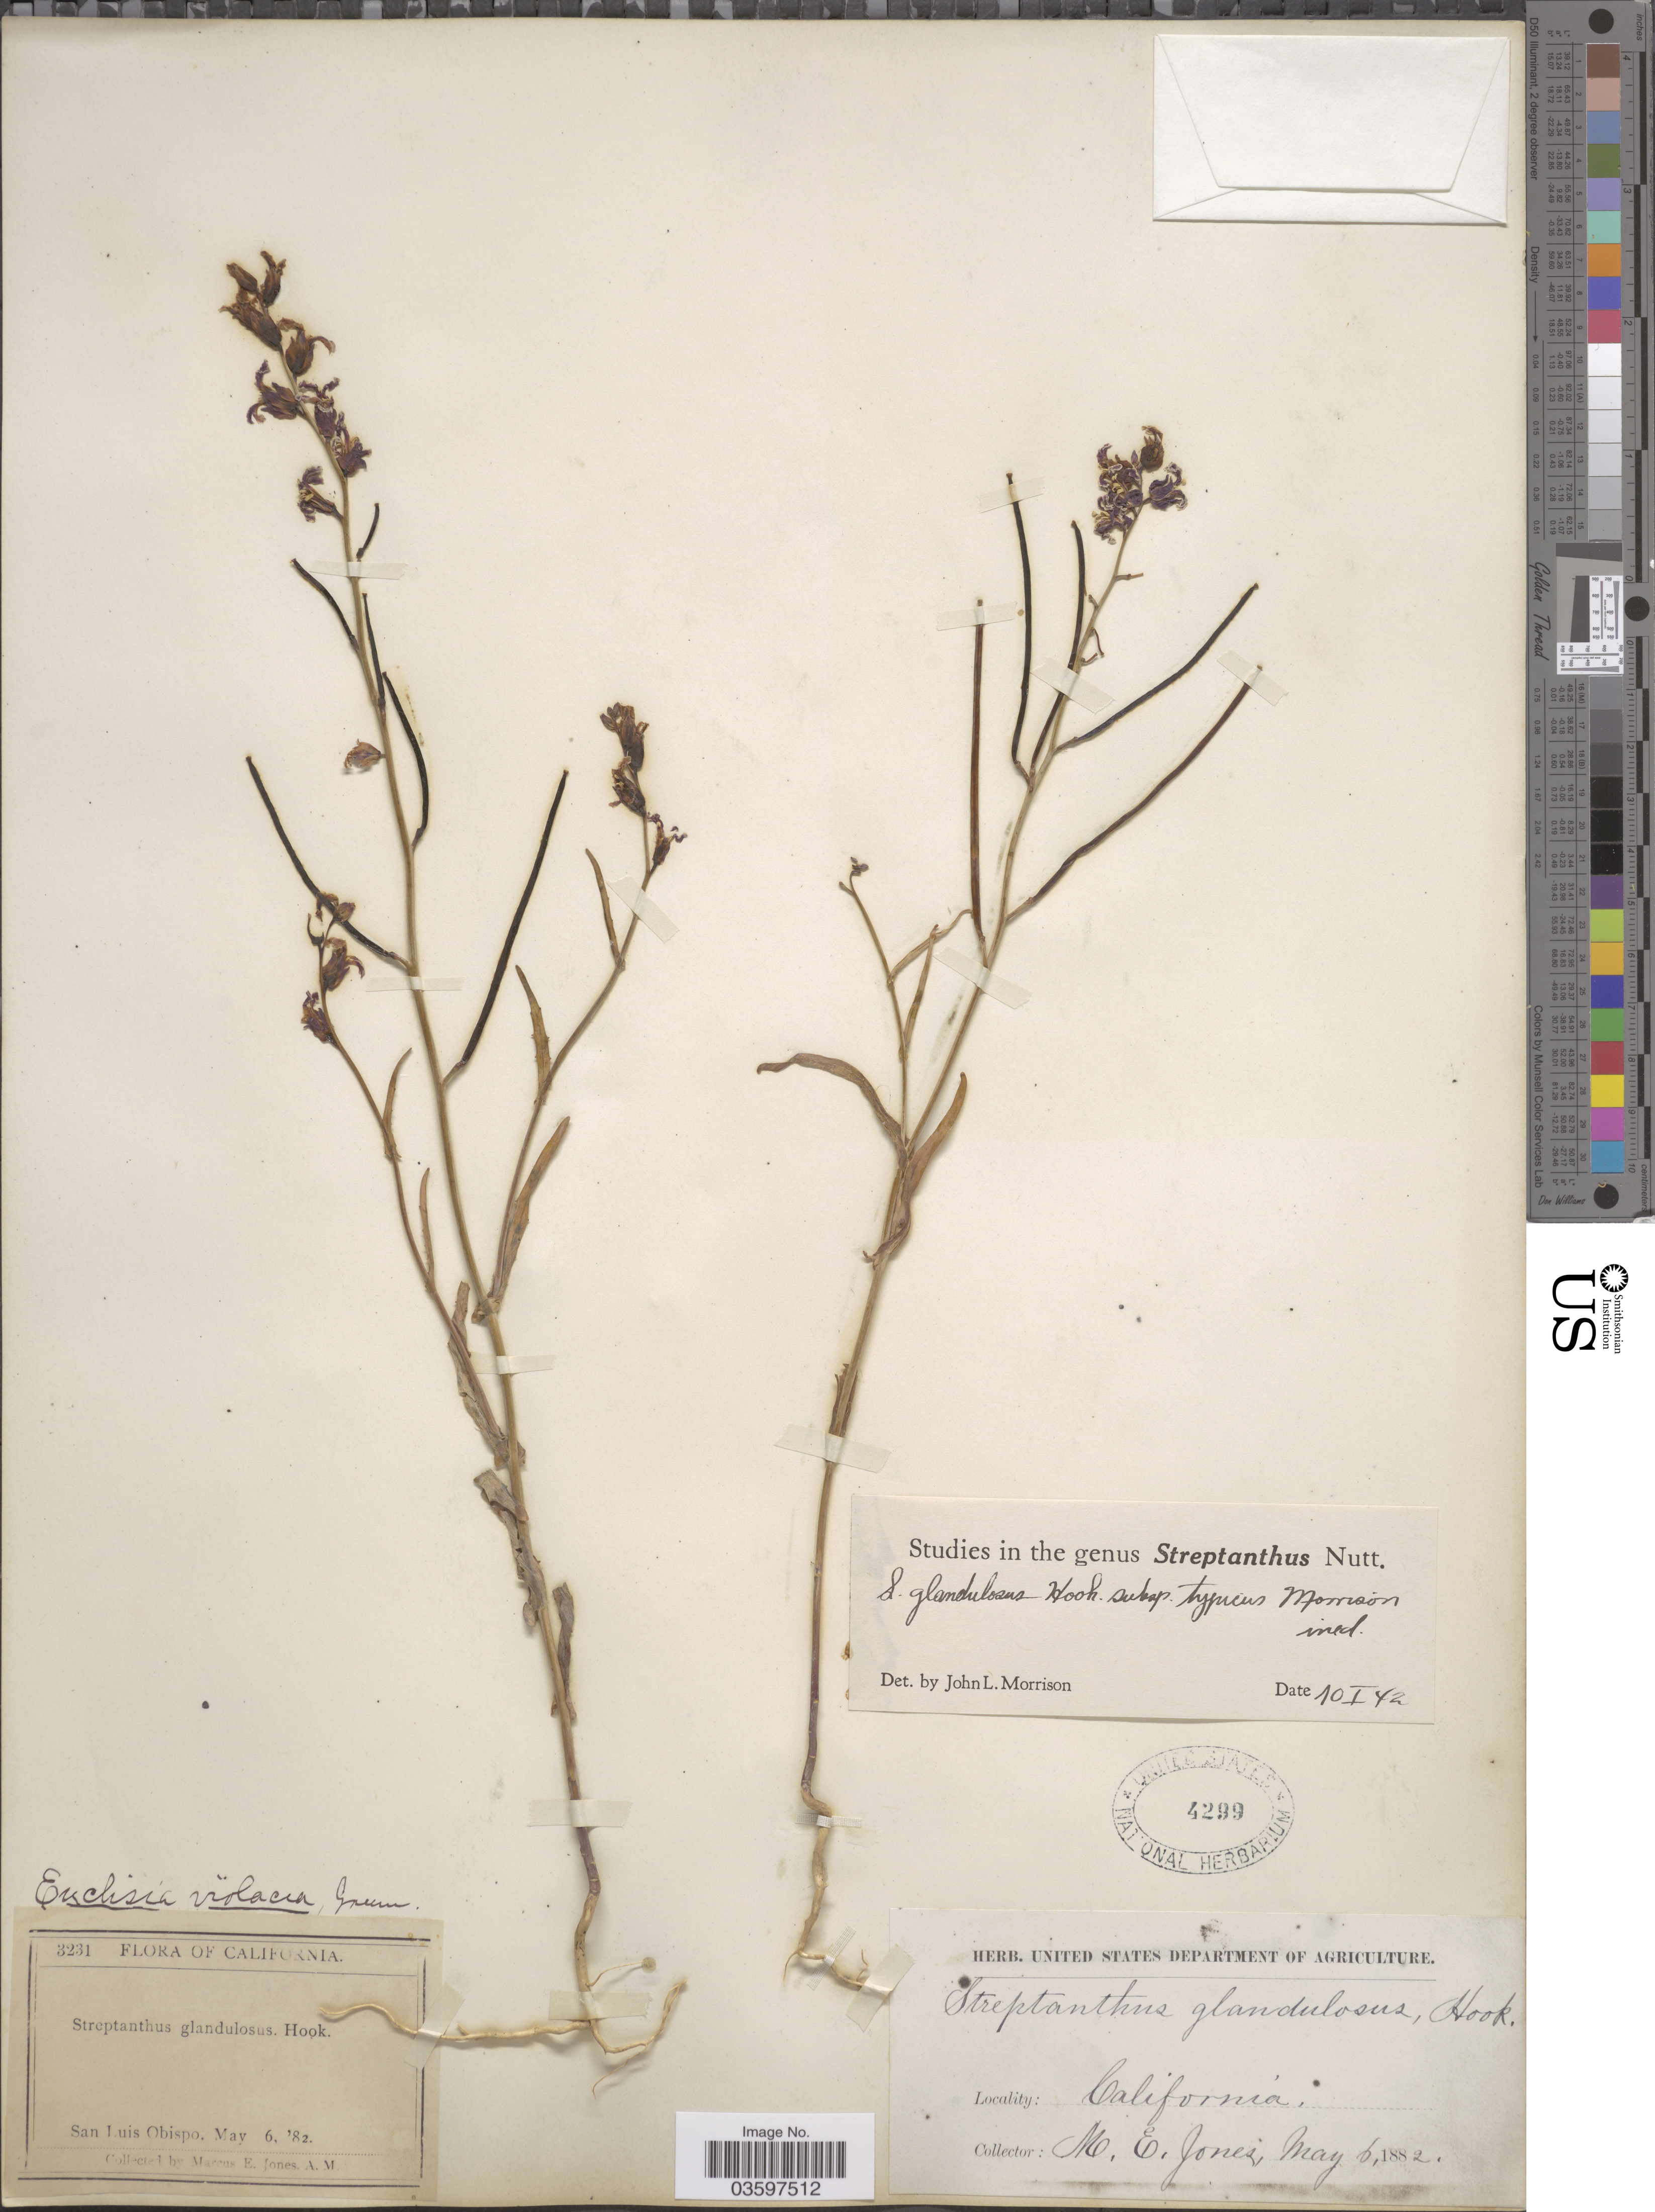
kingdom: Plantae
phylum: Tracheophyta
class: Magnoliopsida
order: Brassicales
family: Brassicaceae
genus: Streptanthus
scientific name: Streptanthus glandulosus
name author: Hook.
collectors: M. E. Jones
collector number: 3231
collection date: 1882-05-06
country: United States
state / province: California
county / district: San Luis Obispo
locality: San Luis Obispo.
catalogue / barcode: US 4299